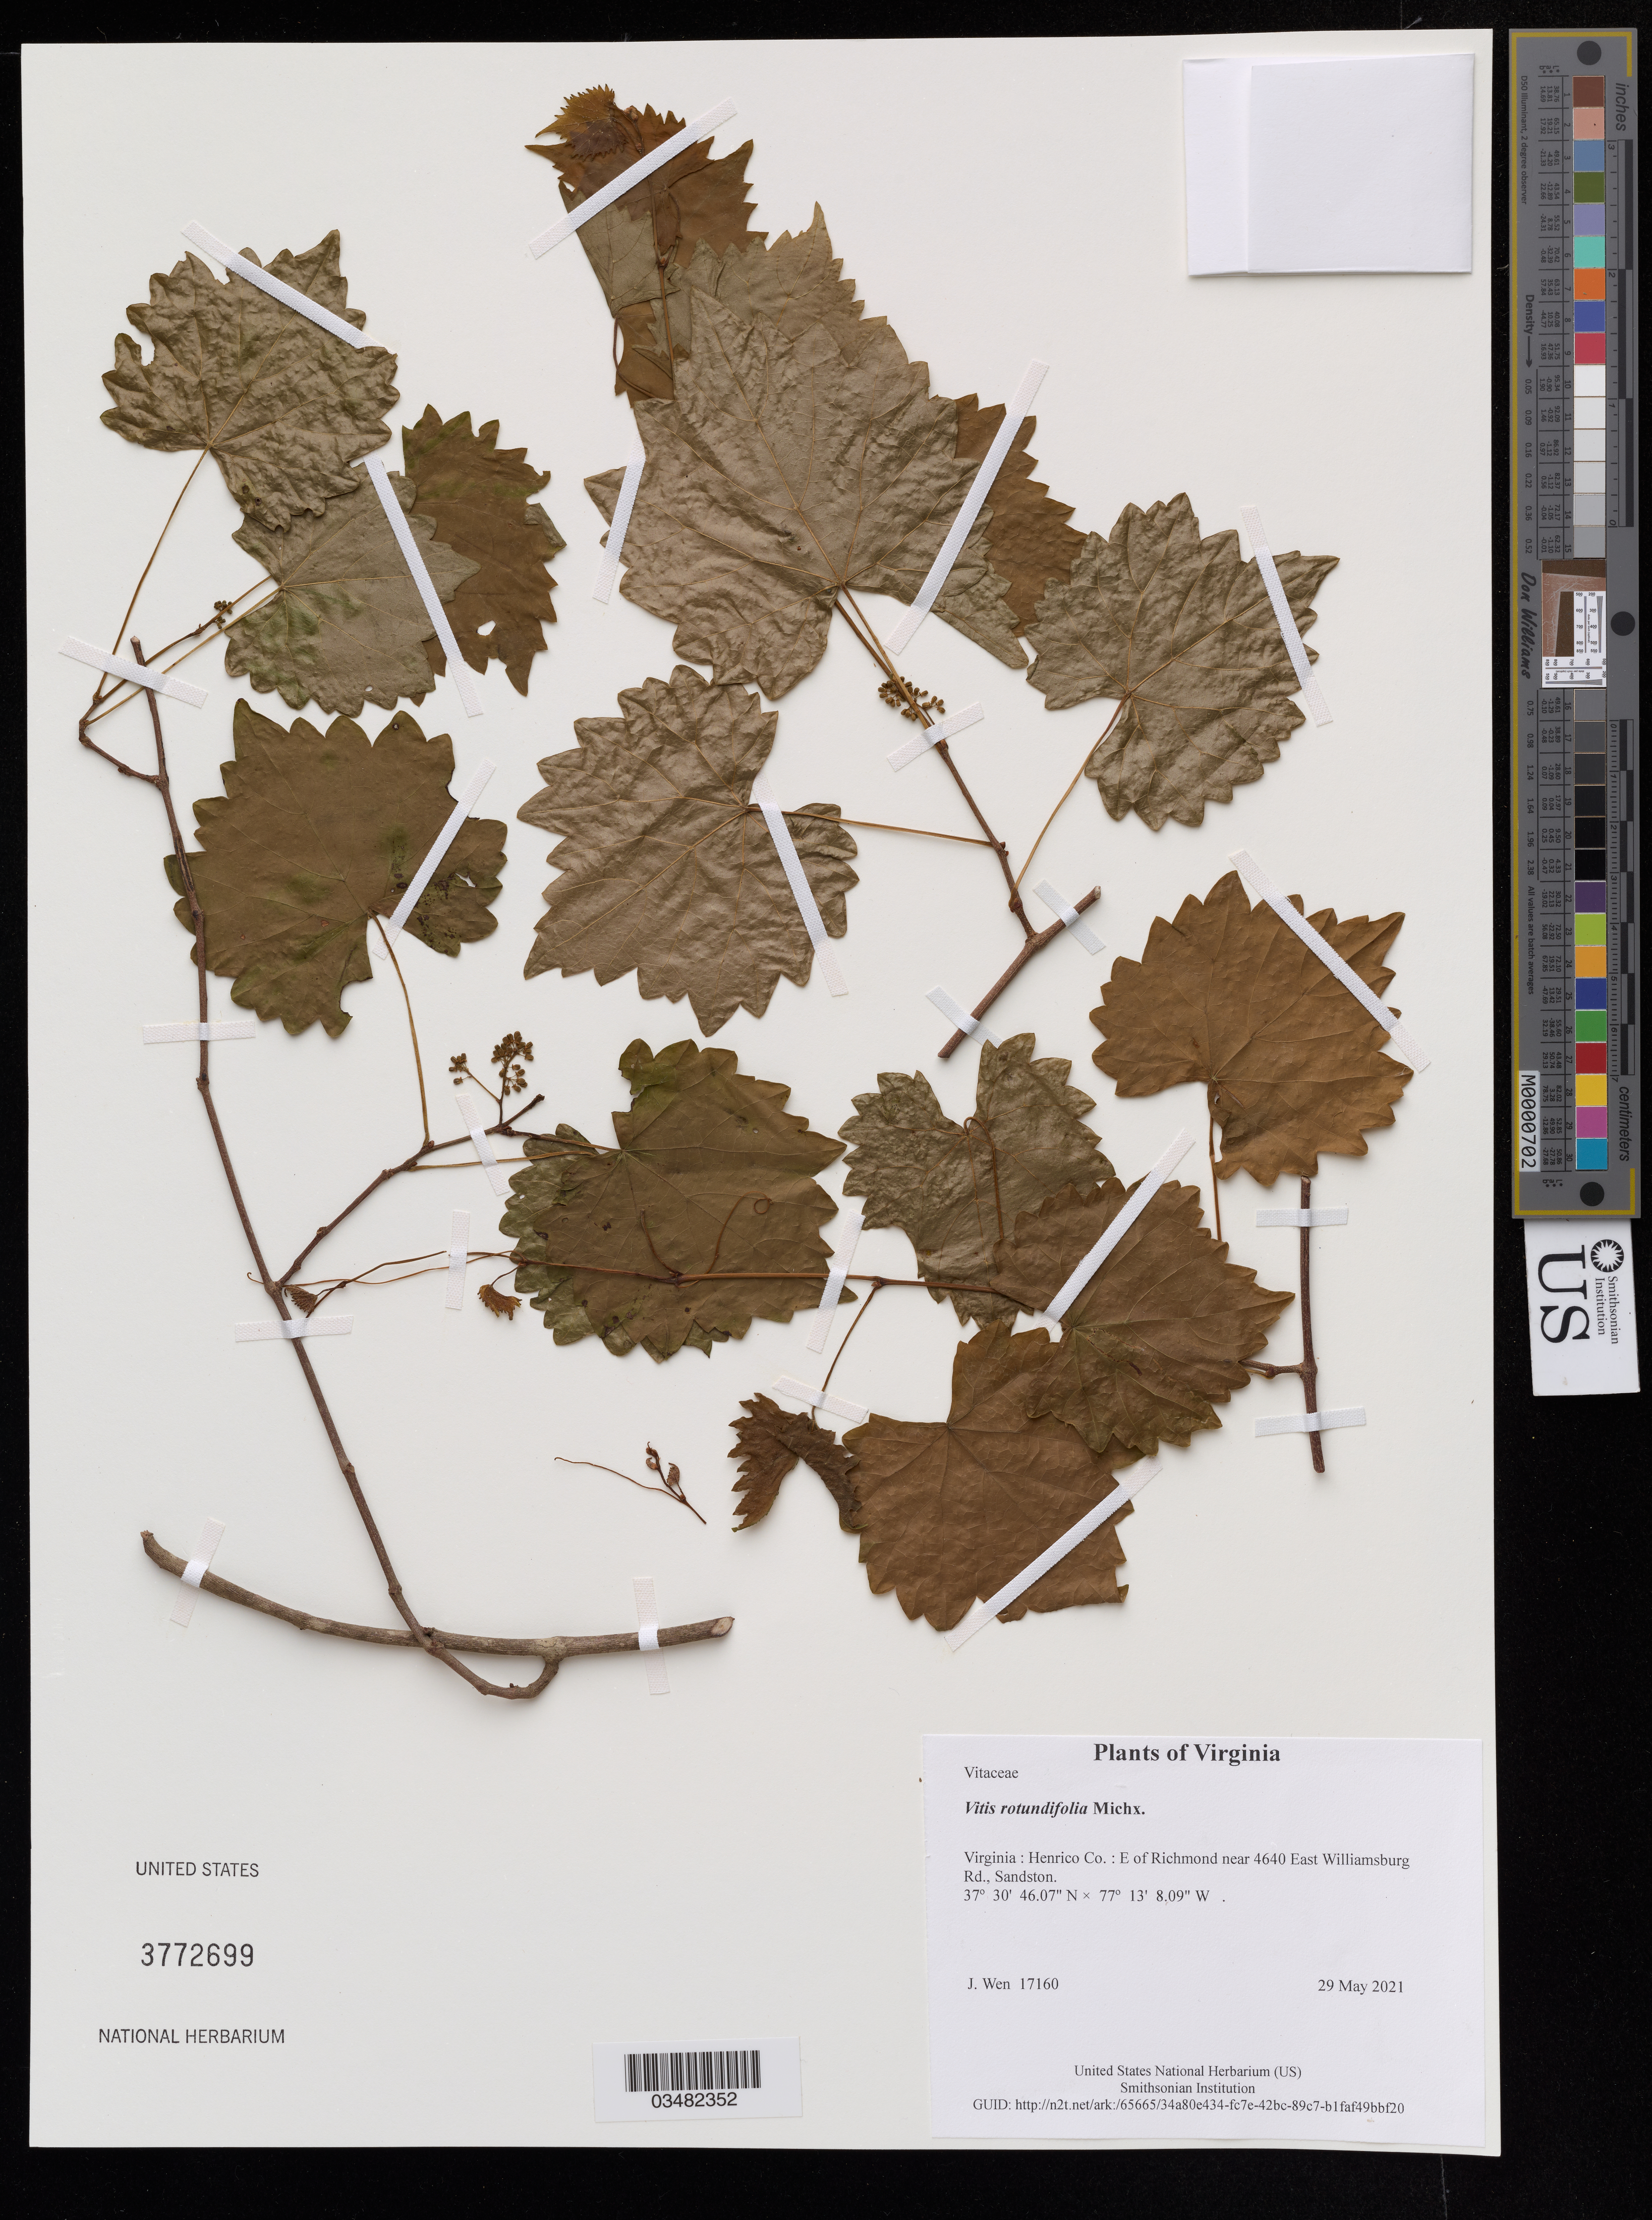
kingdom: Plantae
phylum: Tracheophyta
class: Magnoliopsida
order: Vitales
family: Vitaceae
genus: Vitis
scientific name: Vitis rotundifolia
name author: Michx.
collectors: J. Wen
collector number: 17160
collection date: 2021-05-29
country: United States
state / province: Virginia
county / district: Henrico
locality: E of Richmond near 4640 East Williamsburg Rd., Sandston.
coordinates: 37.512797 N, 77.218914 W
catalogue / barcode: US 3772699